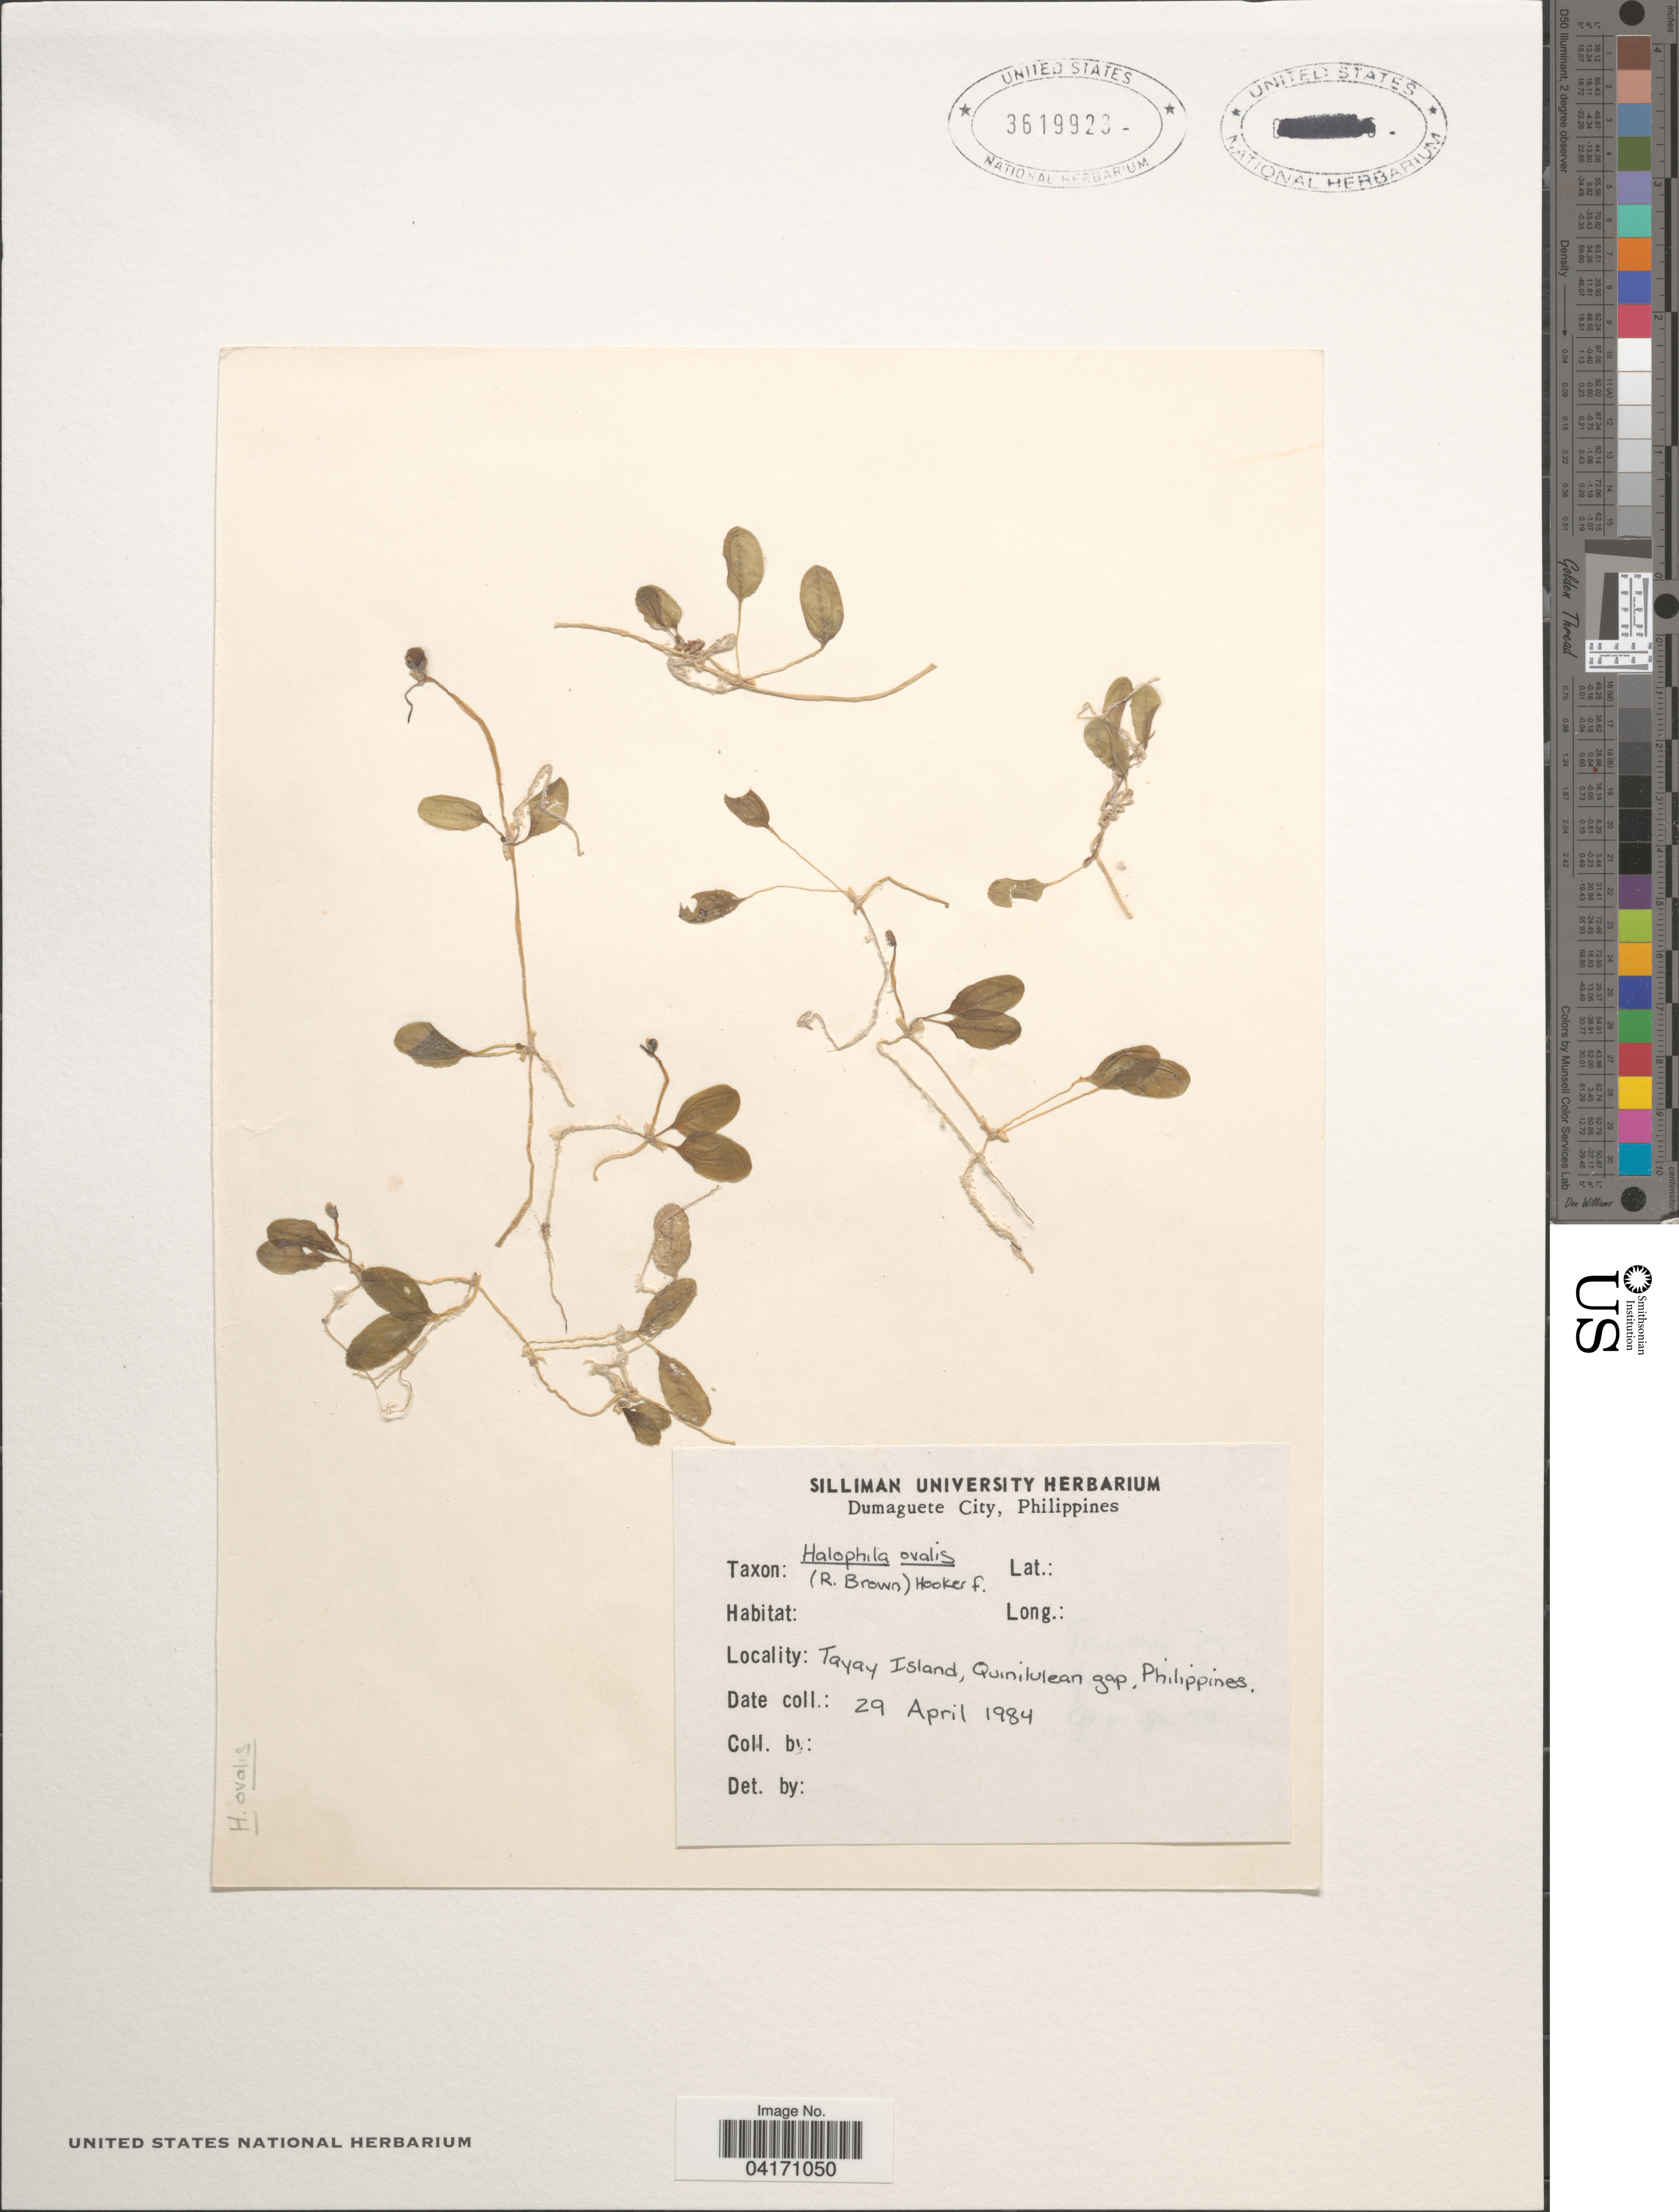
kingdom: Plantae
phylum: Tracheophyta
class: Liliopsida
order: Alismatales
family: Hydrocharitaceae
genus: Halophila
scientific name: Halophila ovalis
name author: (R. Br.) Hook. f.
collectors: Ex herb. Silliman University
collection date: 1984-04-29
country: Philippines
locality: Tayay Island, Quinilulean gap.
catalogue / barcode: US 3619923